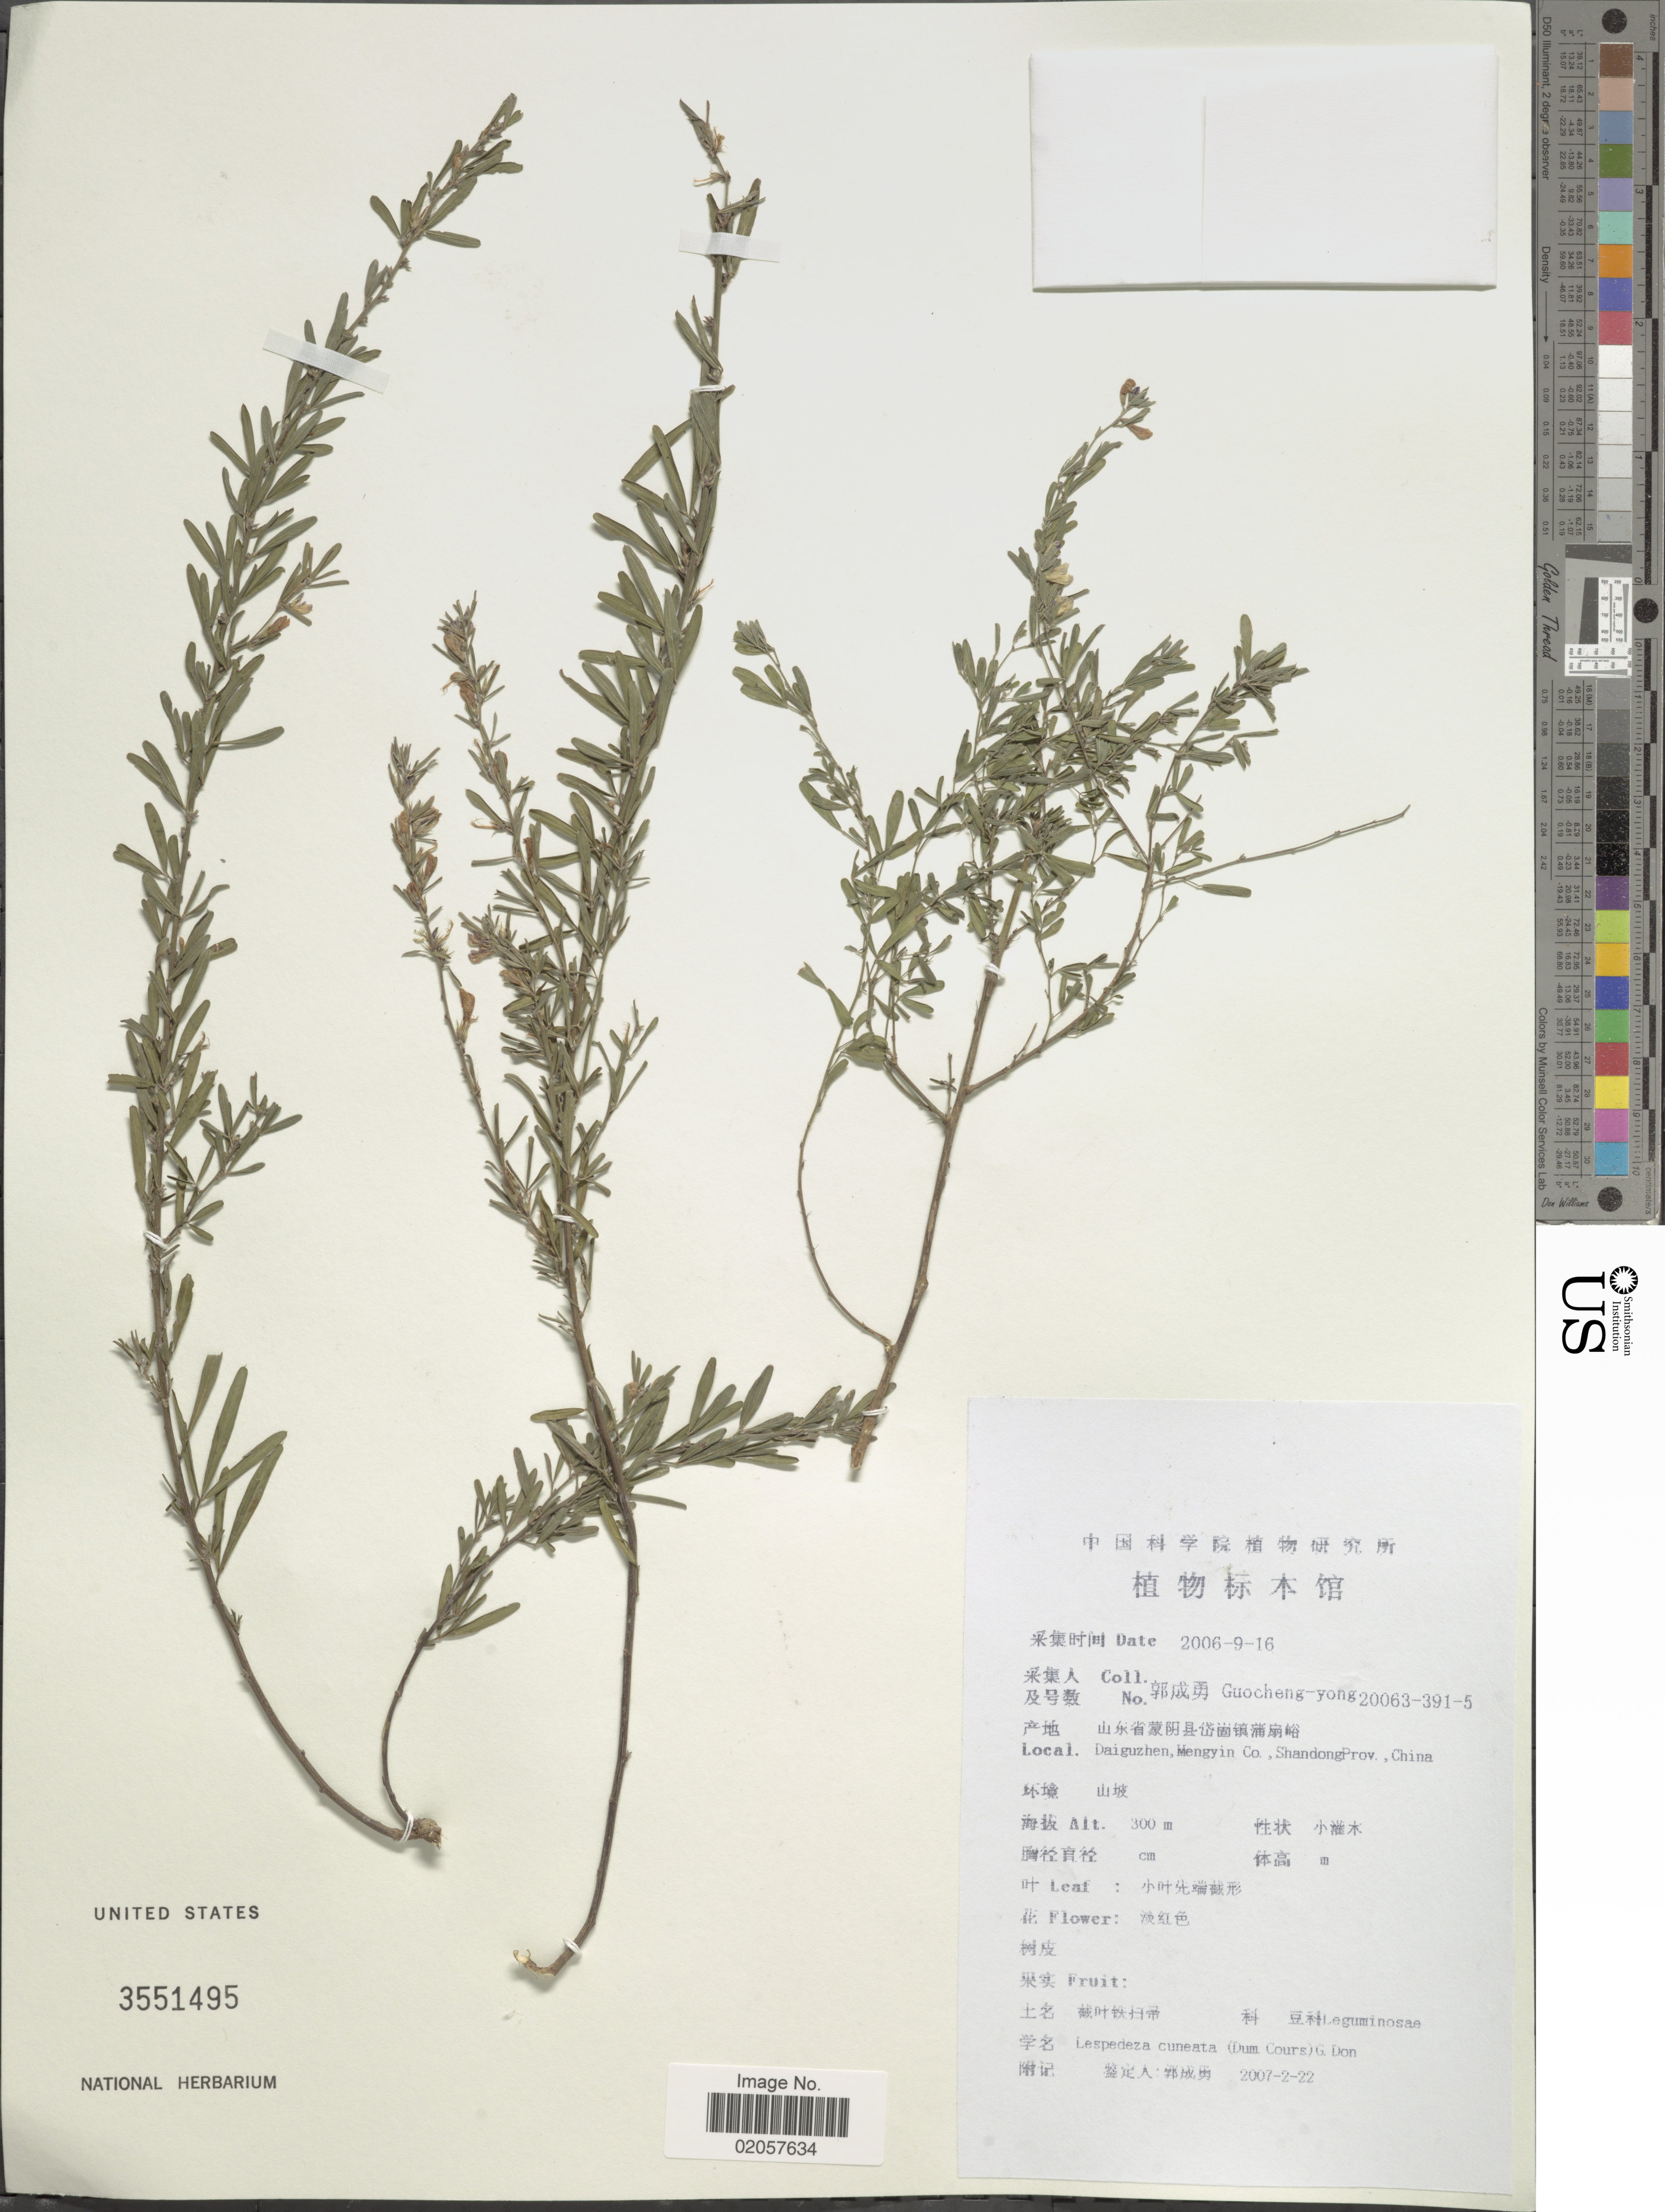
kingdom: Plantae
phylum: Tracheophyta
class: Magnoliopsida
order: Fabales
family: Fabaceae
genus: Lespedeza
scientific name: Lespedeza cuneata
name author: (Dum. Cours.) G. Don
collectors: Guo cheng-yong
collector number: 20063-391-5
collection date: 2006-09-16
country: China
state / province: Shandong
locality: Daiguzhen, Mengyin Co.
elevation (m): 300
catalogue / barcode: US 3551495